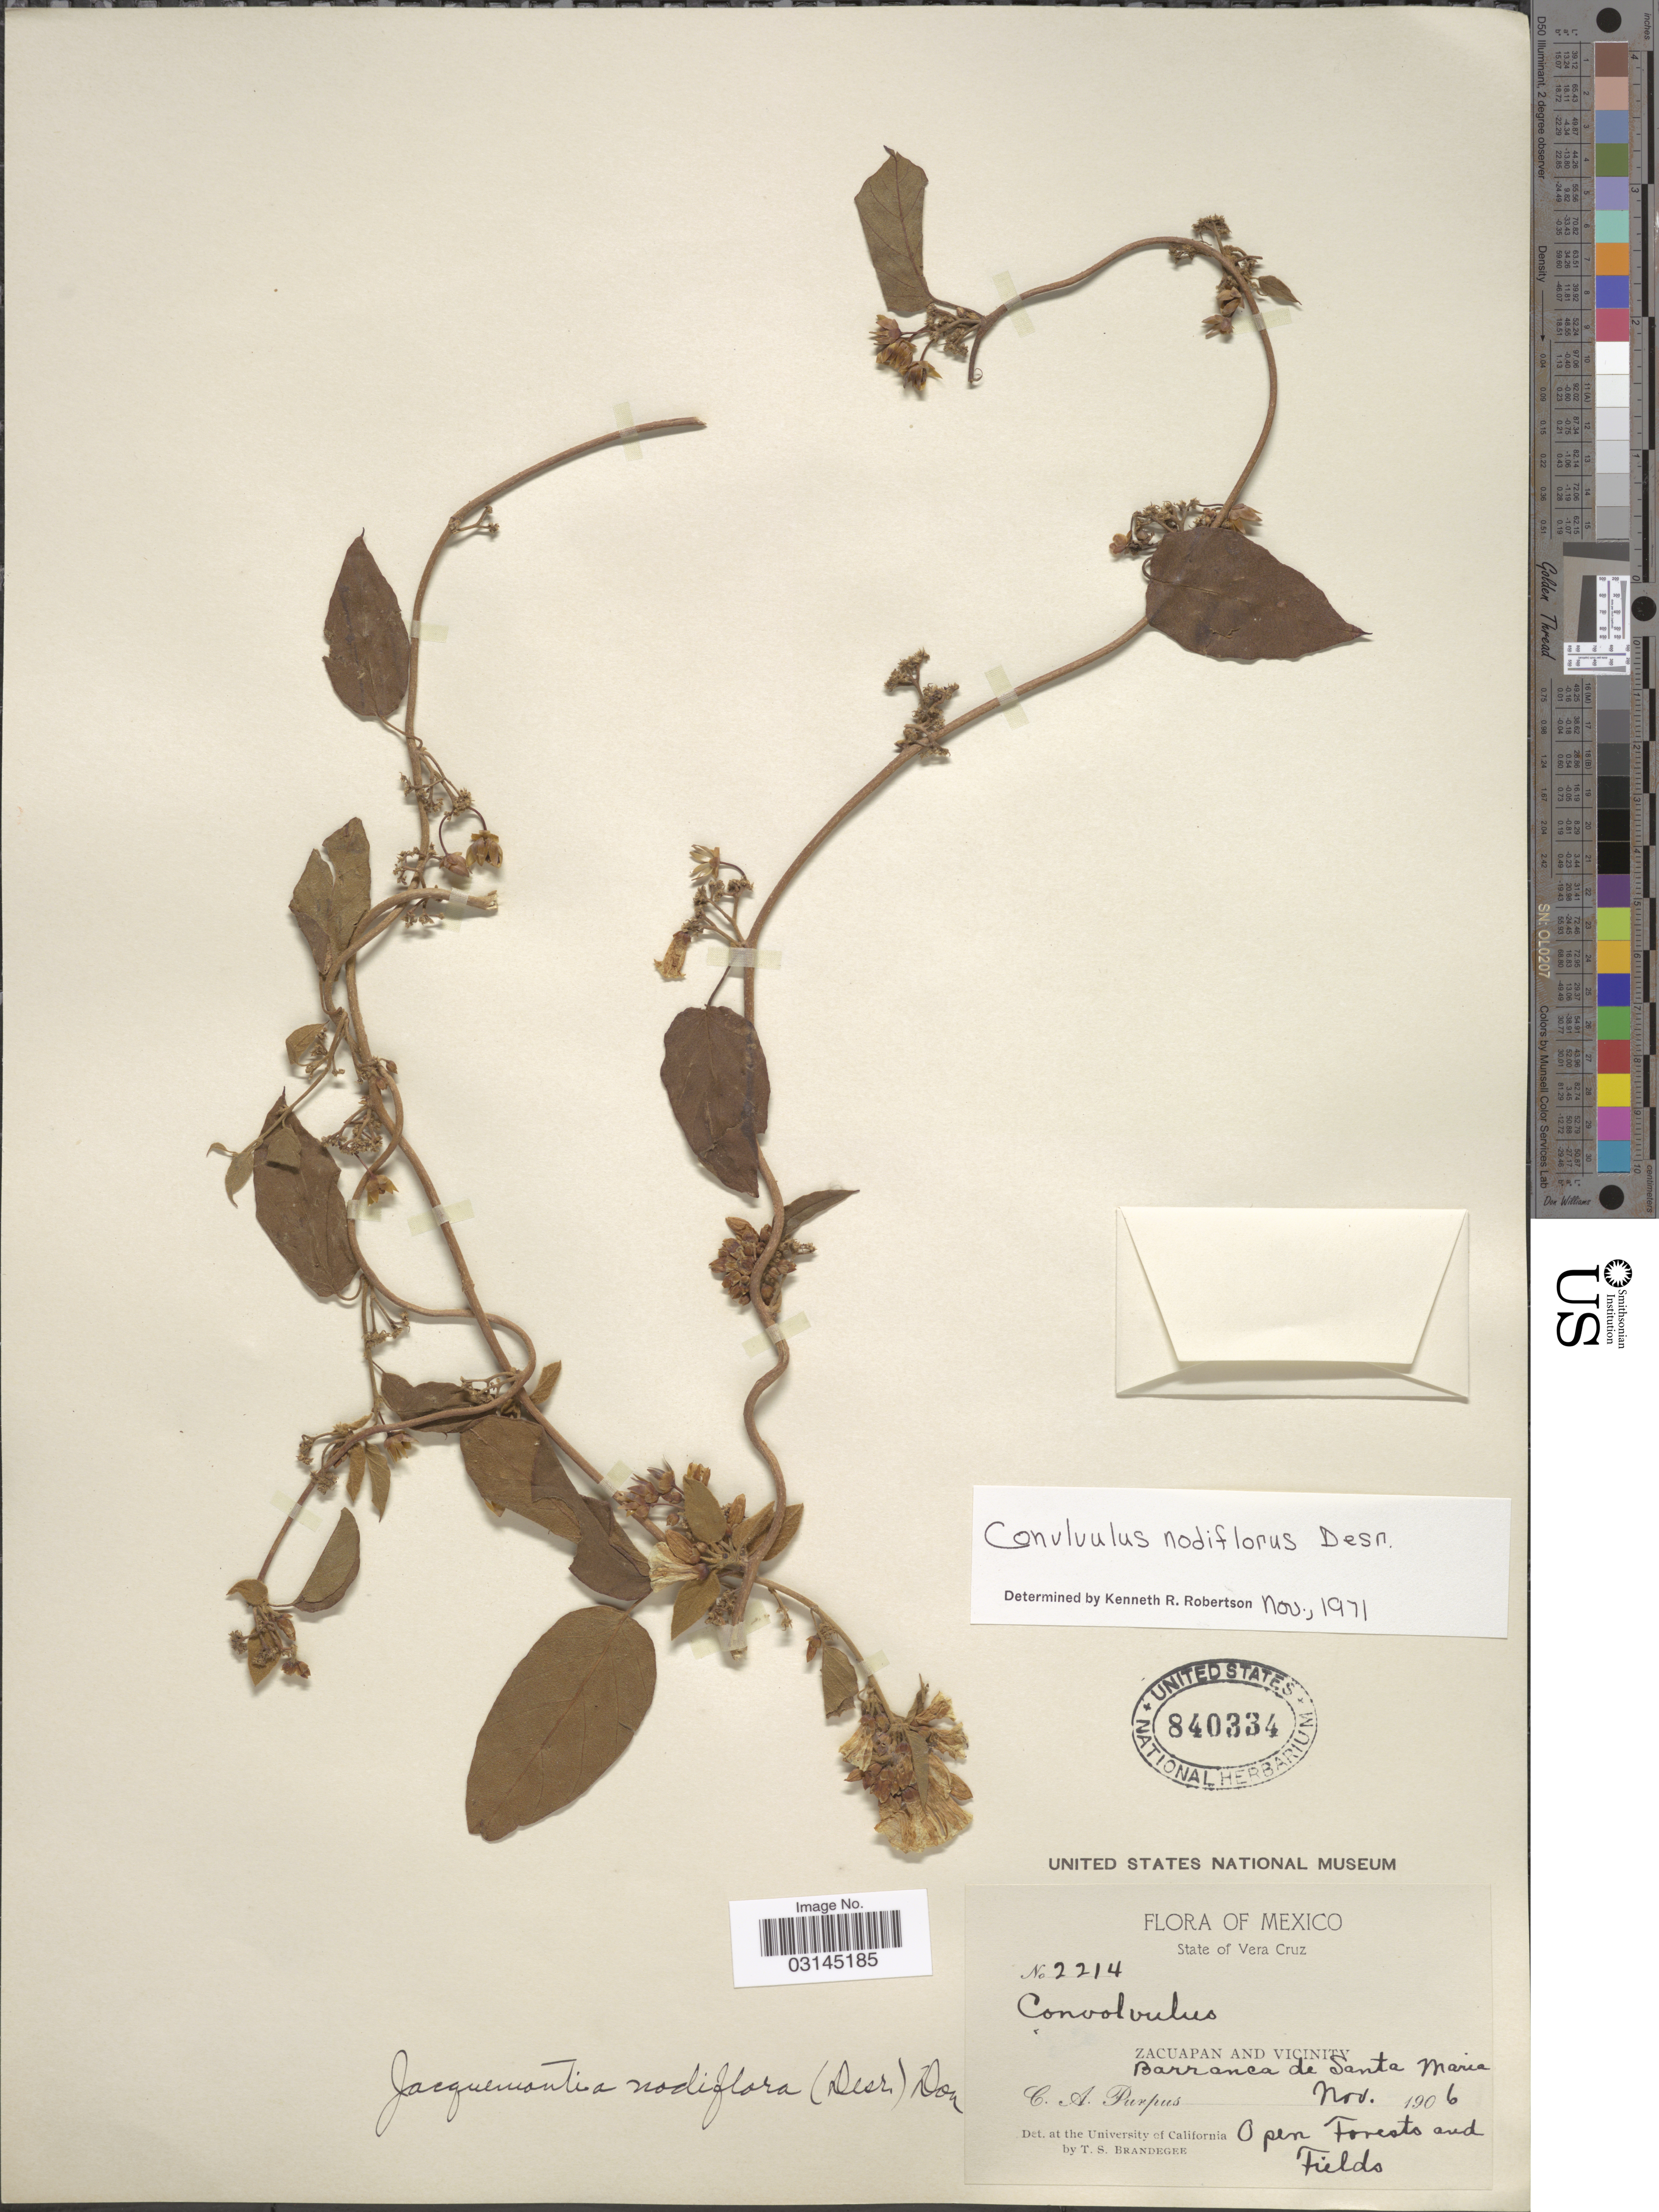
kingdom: Plantae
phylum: Tracheophyta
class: Magnoliopsida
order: Solanales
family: Convolvulaceae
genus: Convolvulus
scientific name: Convolvulus nodiflorus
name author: Desr.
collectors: C. A. Purpus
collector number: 2214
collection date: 1906-11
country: Mexico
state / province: Veracruz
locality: State of Vera Cruz, Zacuapan and Vicinity, Barranca de Santa Maria.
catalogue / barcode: US 840334